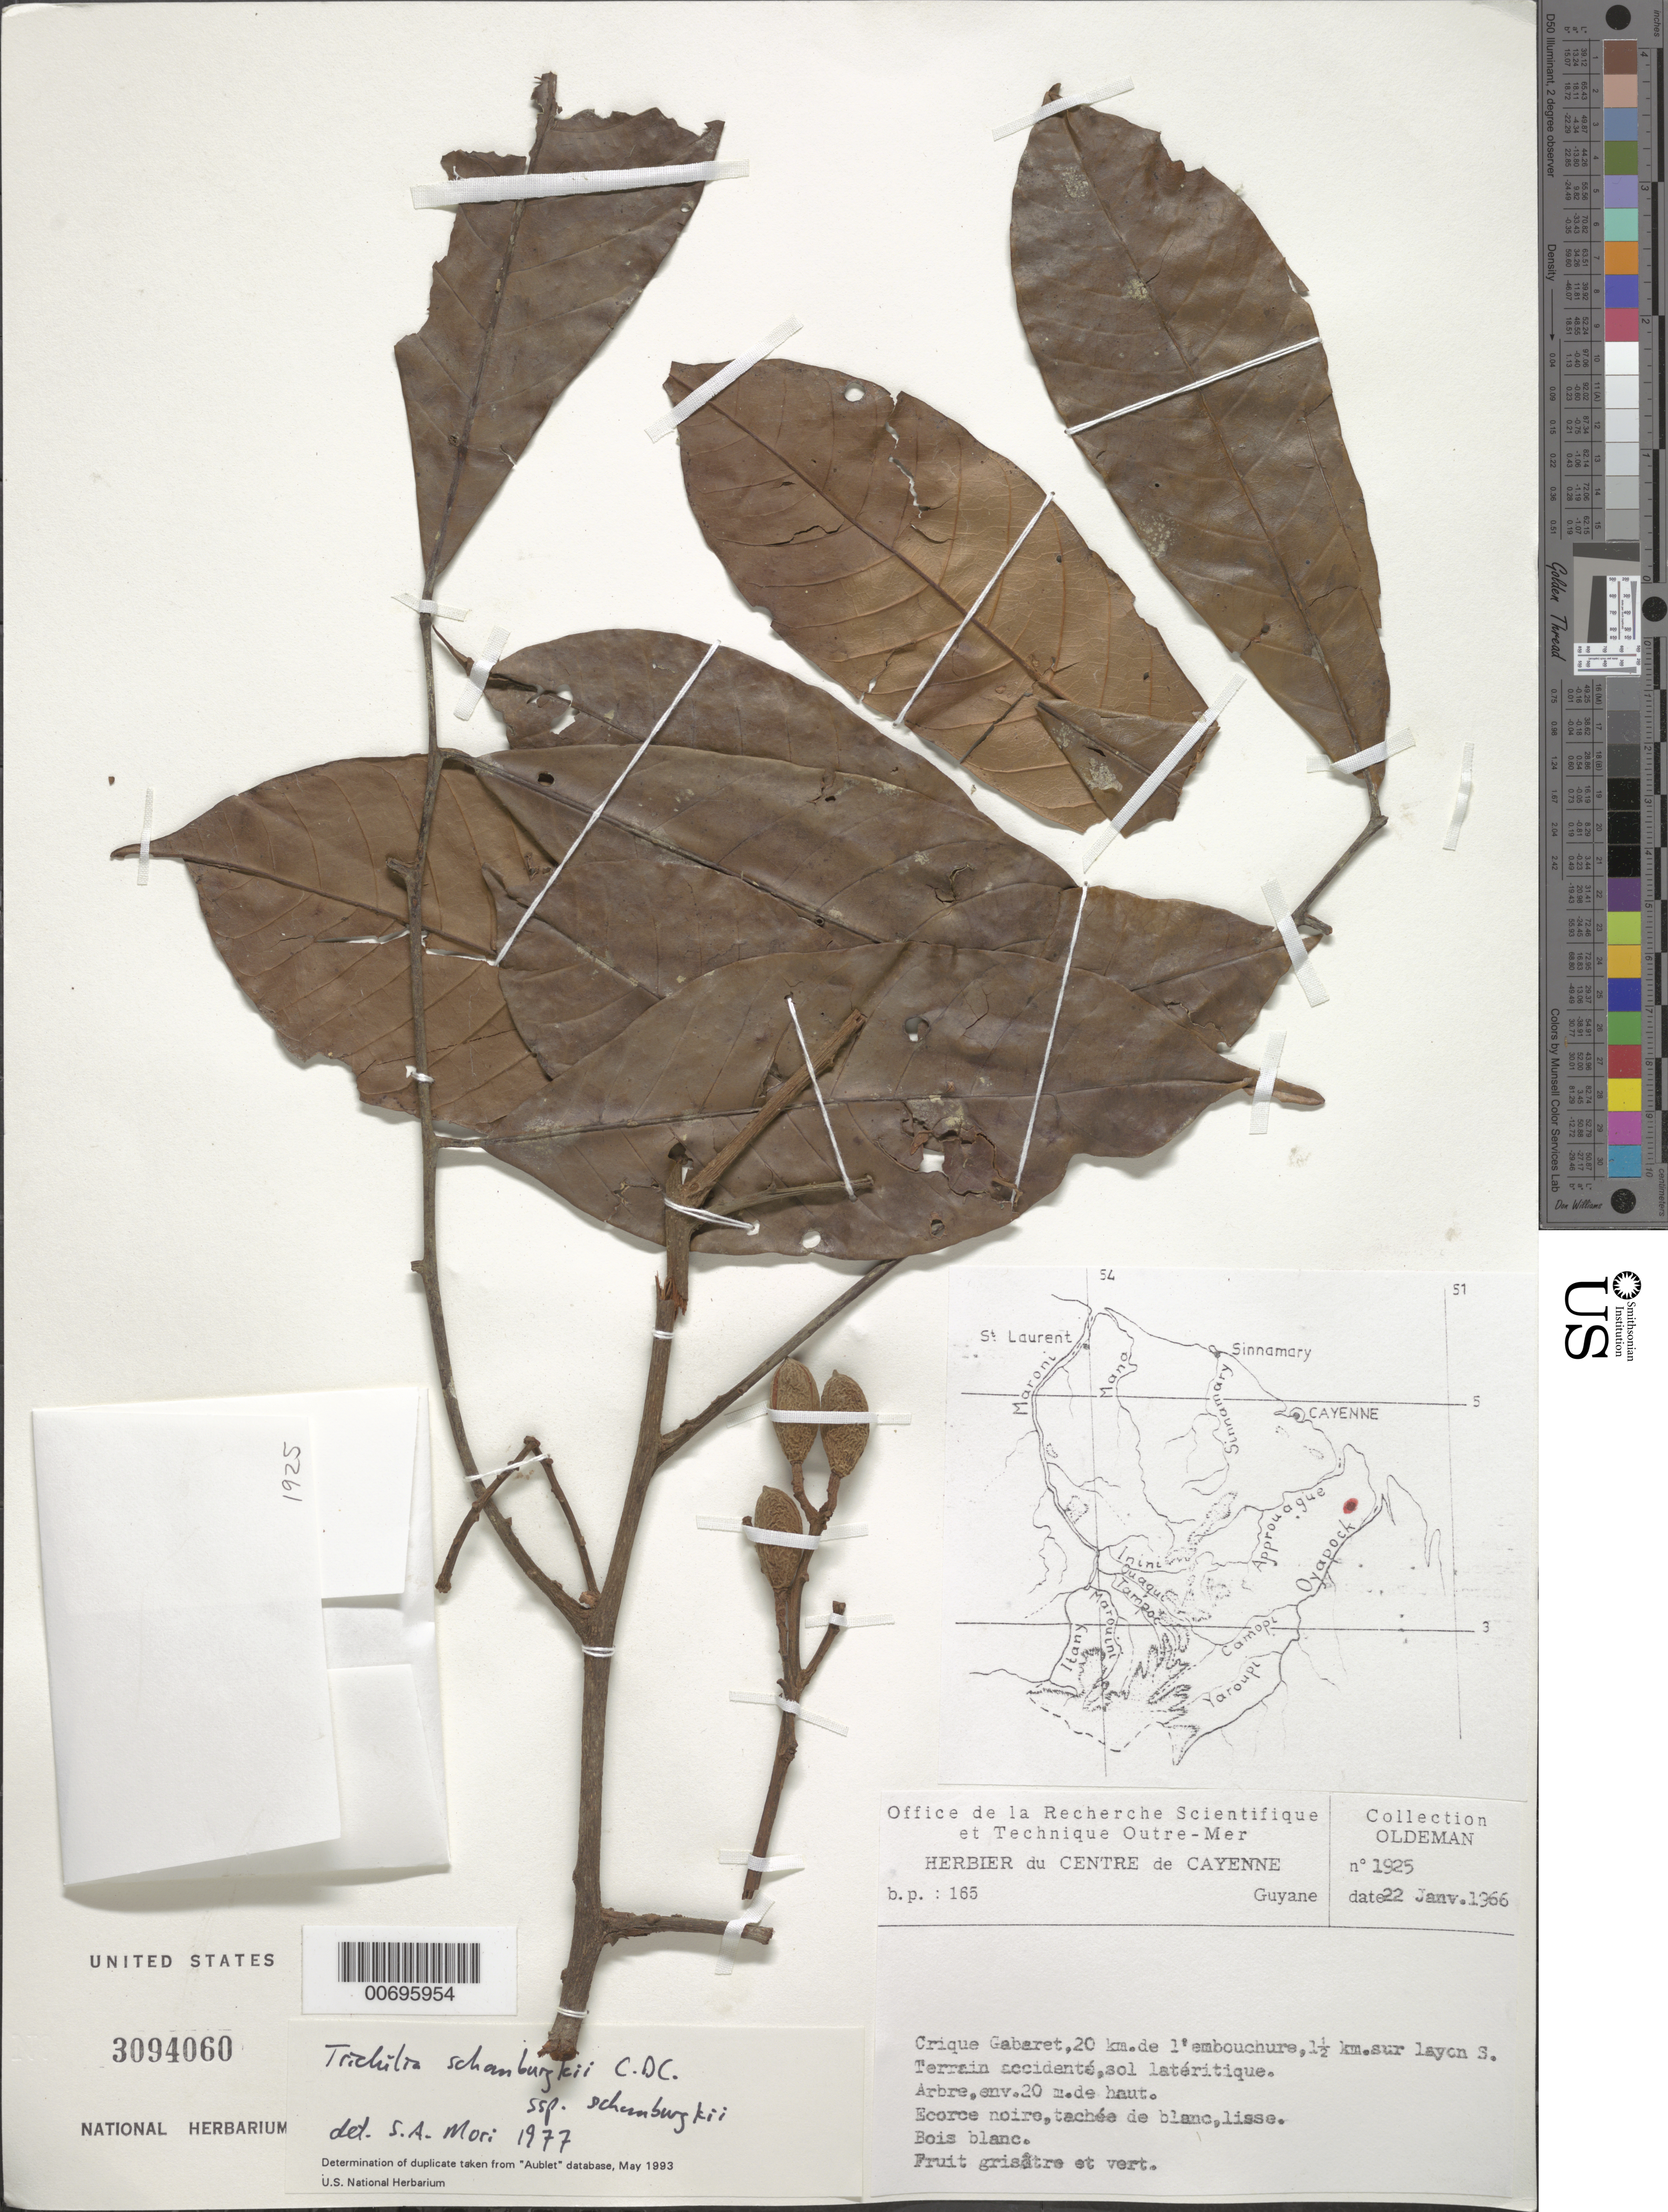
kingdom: Plantae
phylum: Tracheophyta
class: Magnoliopsida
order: Sapindales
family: Meliaceae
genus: Trichilia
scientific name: Trichilia schomburgkii subsp. schomburgkii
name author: C. DC.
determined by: Mori, Scott A.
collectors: R. Oldeman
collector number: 1925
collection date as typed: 22-Jan-66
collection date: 1966-01-22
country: French Guiana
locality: Crique Gabaret, 20 km de l'embouchure et 1 km sud de la Crique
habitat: Uneven ground, lateritic ground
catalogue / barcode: US 3094060